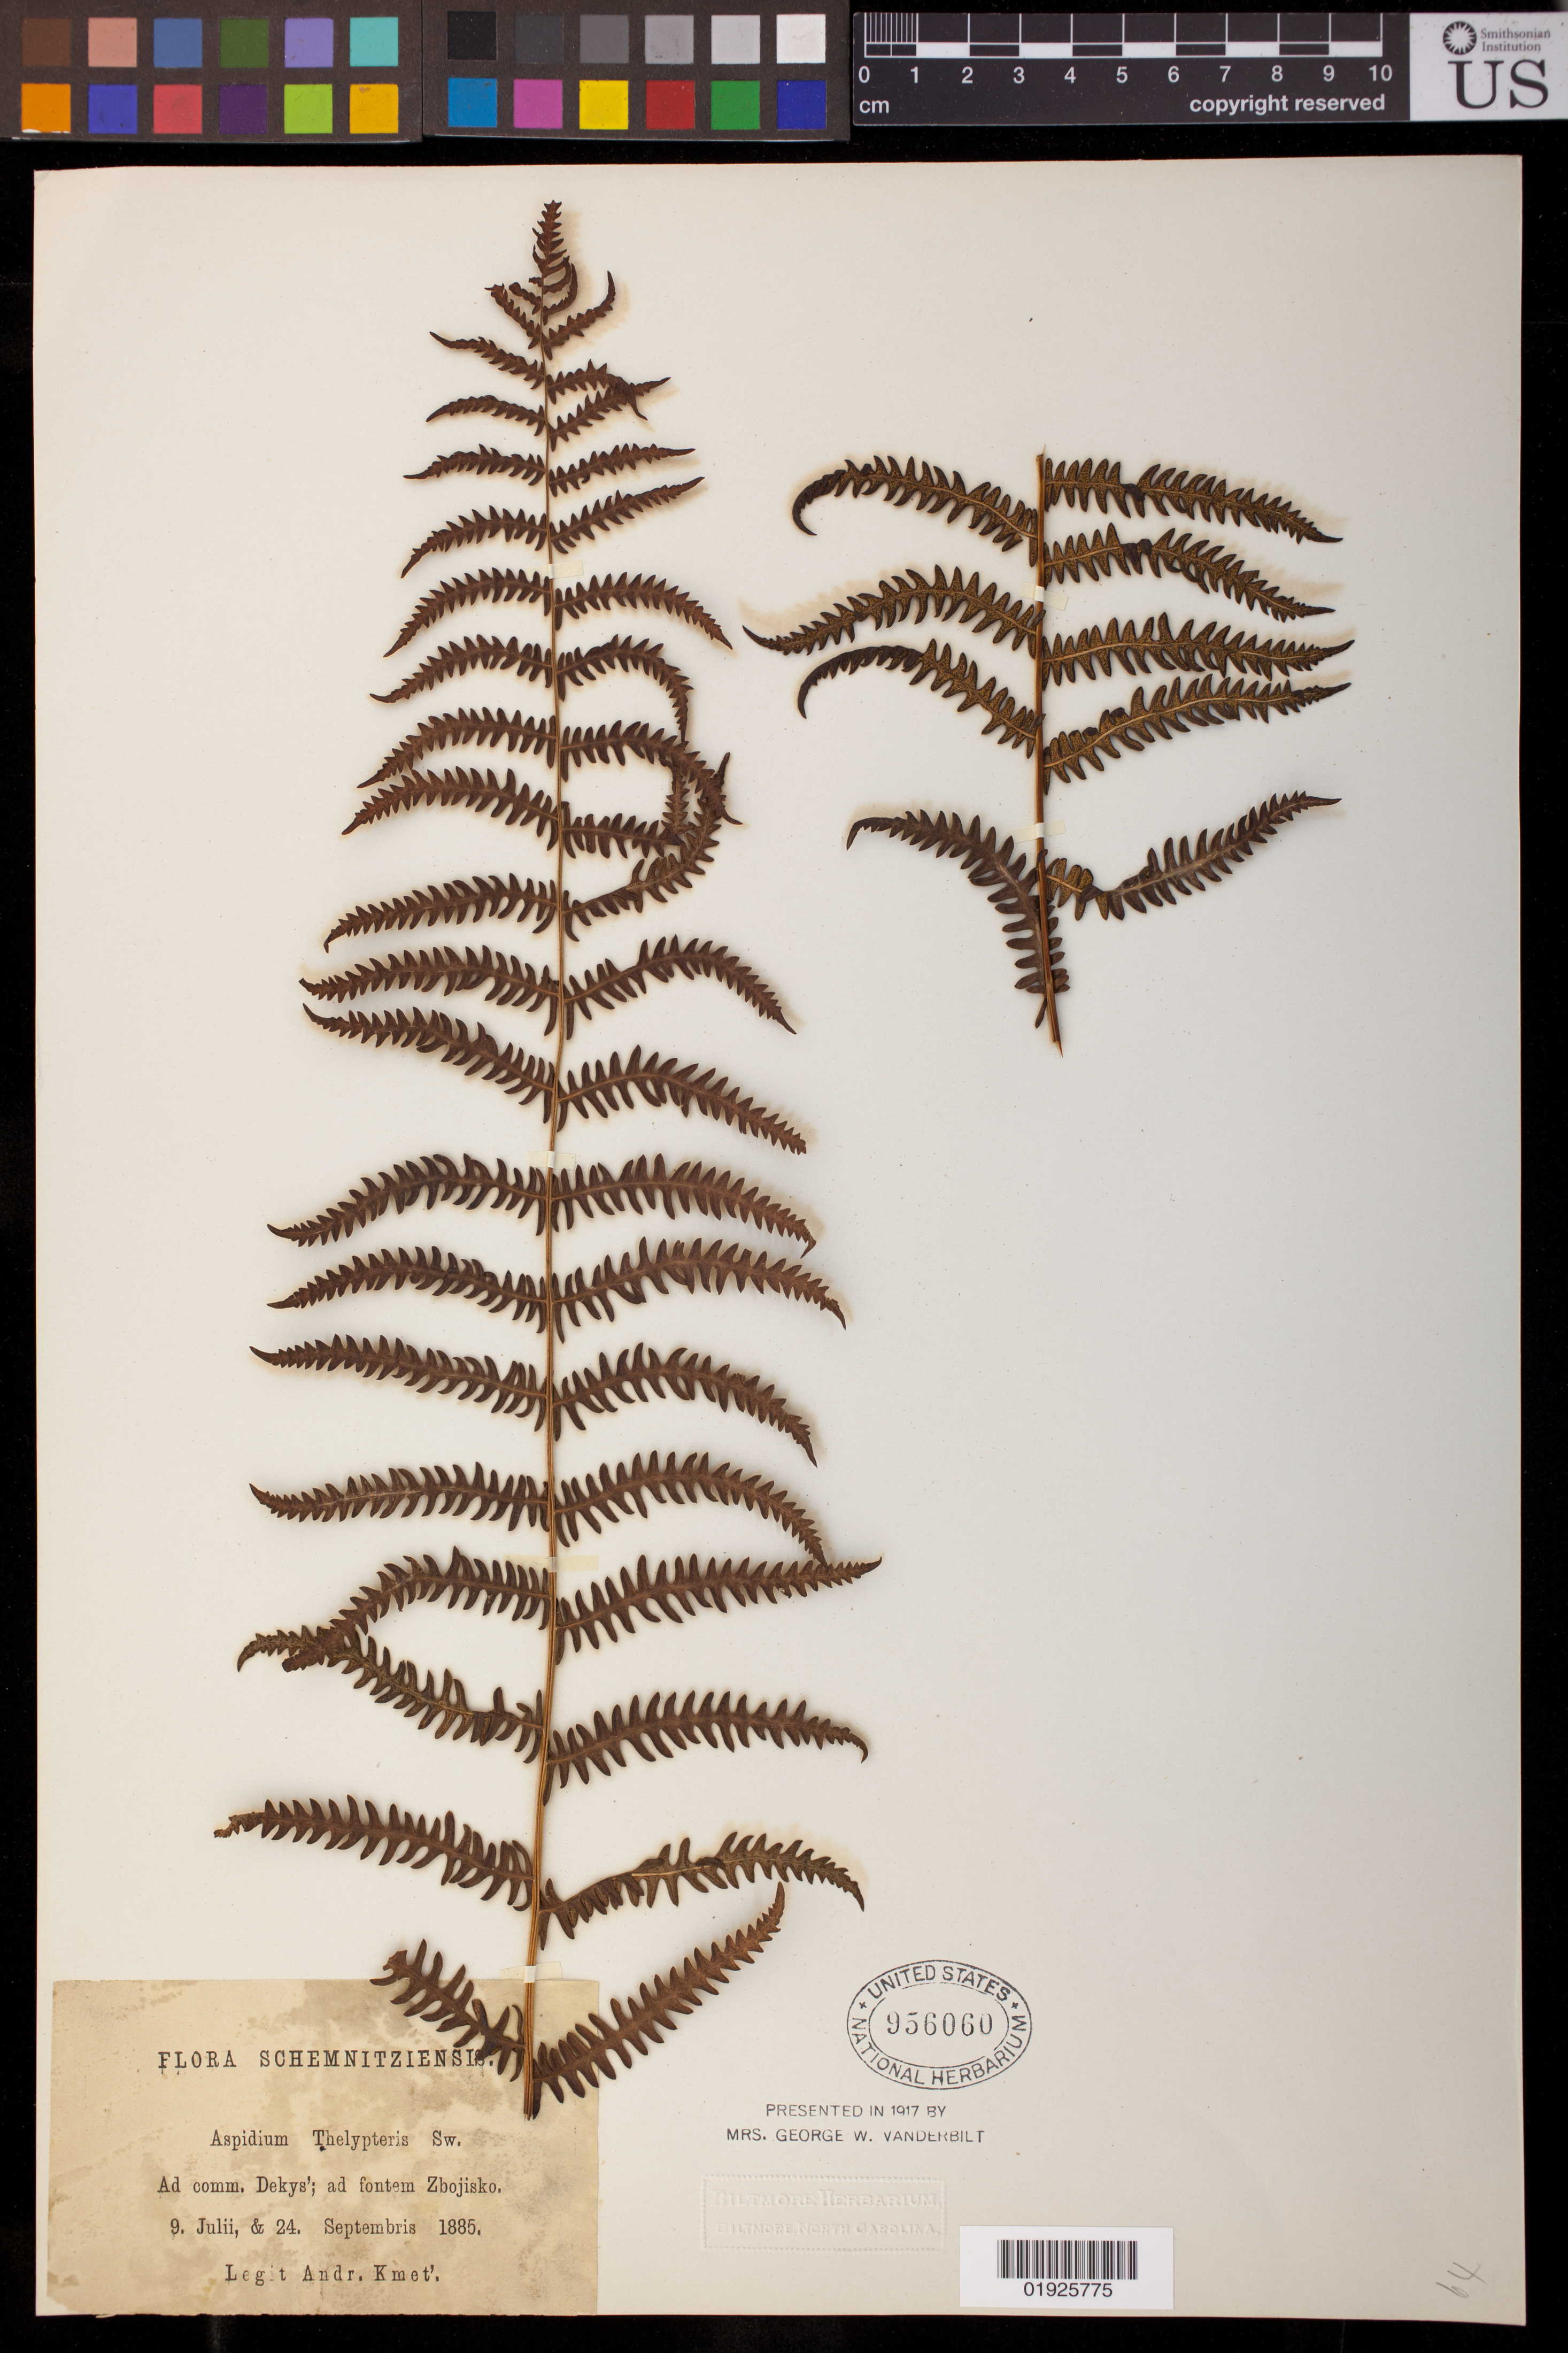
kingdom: Plantae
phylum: Tracheophyta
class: Polypodiopsida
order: Polypodiales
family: Thelypteridaceae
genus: Thelypteris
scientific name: Thelypteris palustris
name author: (Salisb.) Schott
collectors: A. Kmet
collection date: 1885-07-09,1885-09-24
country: Slovakia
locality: Schemitziensis. Ad comm. Cekys'; ad fontem Zbojisko.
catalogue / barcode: US 956060